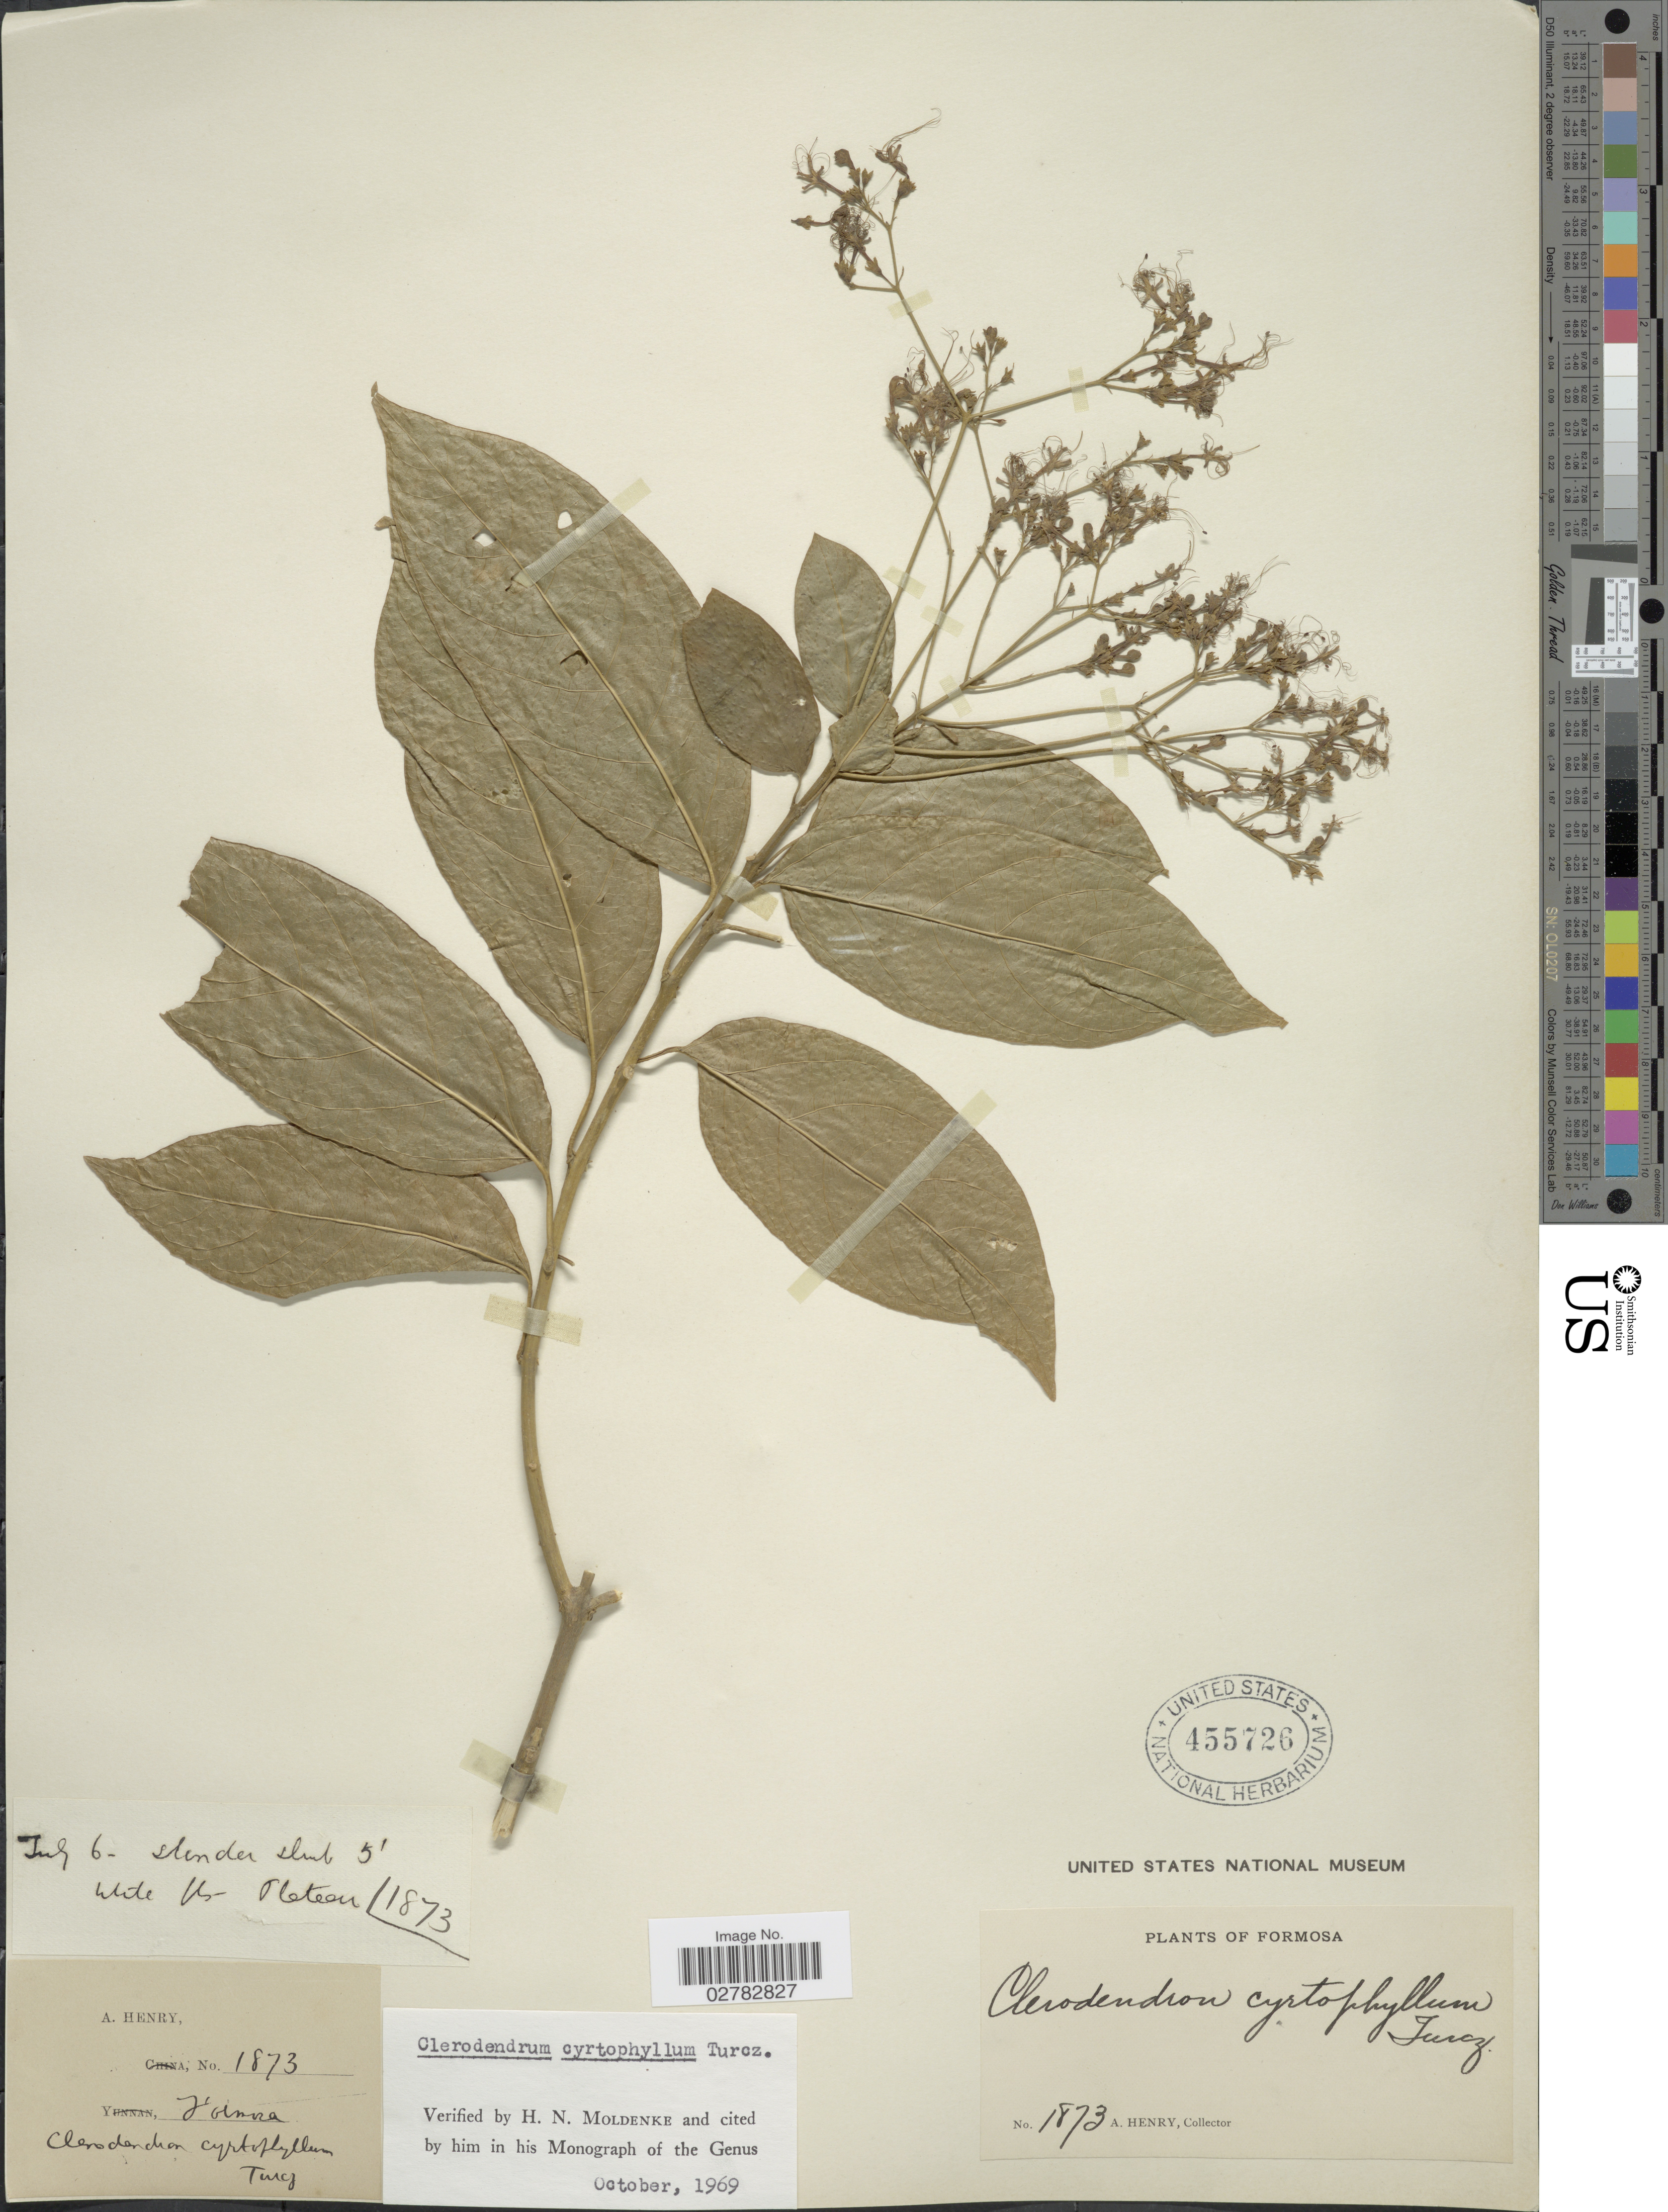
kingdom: Plantae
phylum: Tracheophyta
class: Magnoliopsida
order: Lamiales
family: Lamiaceae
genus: Clerodendrum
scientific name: Clerodendrum cyrtophyllum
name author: Turcz.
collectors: A. Henry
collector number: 1873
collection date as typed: Transcribed d/m/y: /6/7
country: Taiwan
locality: Formosa.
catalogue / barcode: US 455726